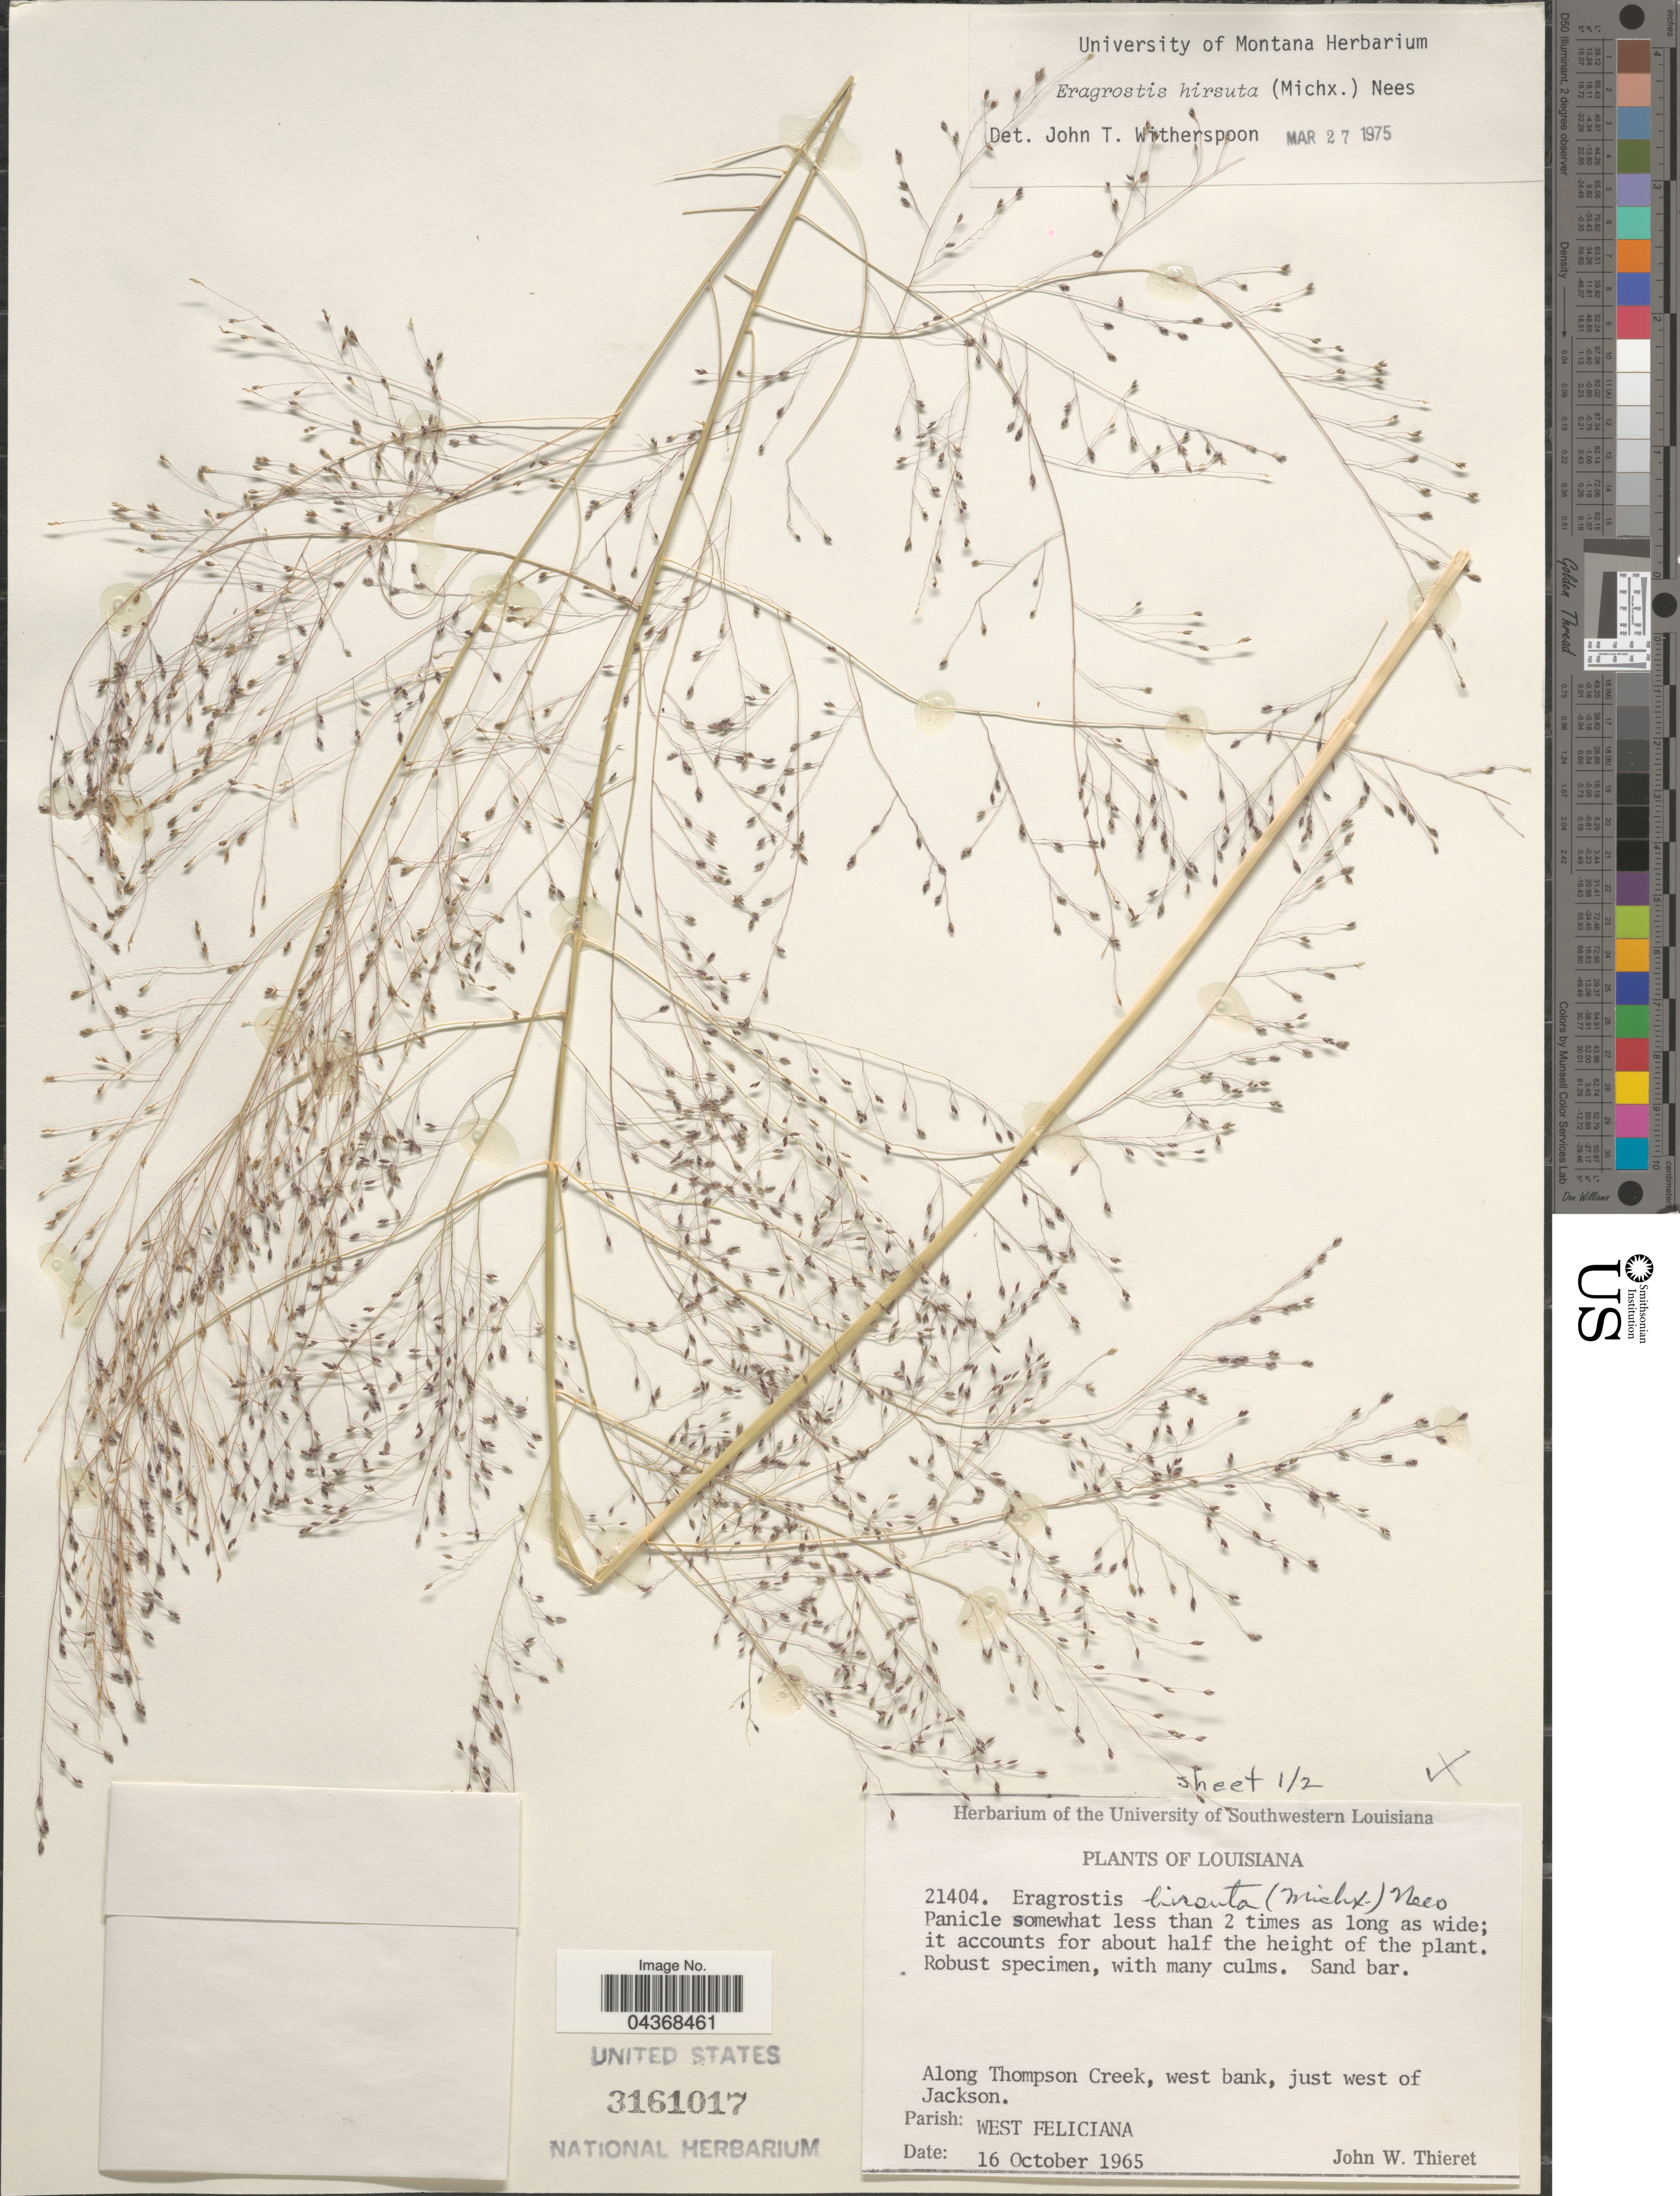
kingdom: Plantae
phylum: Tracheophyta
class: Liliopsida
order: Poales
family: Poaceae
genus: Eragrostis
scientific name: Eragrostis hirsuta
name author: (Michx.) Nees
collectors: J. W. Thieret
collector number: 21404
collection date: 1965-10-16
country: United States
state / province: Louisiana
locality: Along Thompson Creek, west bank, just west of Jackson. Parish: West Feliciana.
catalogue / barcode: US 3161017